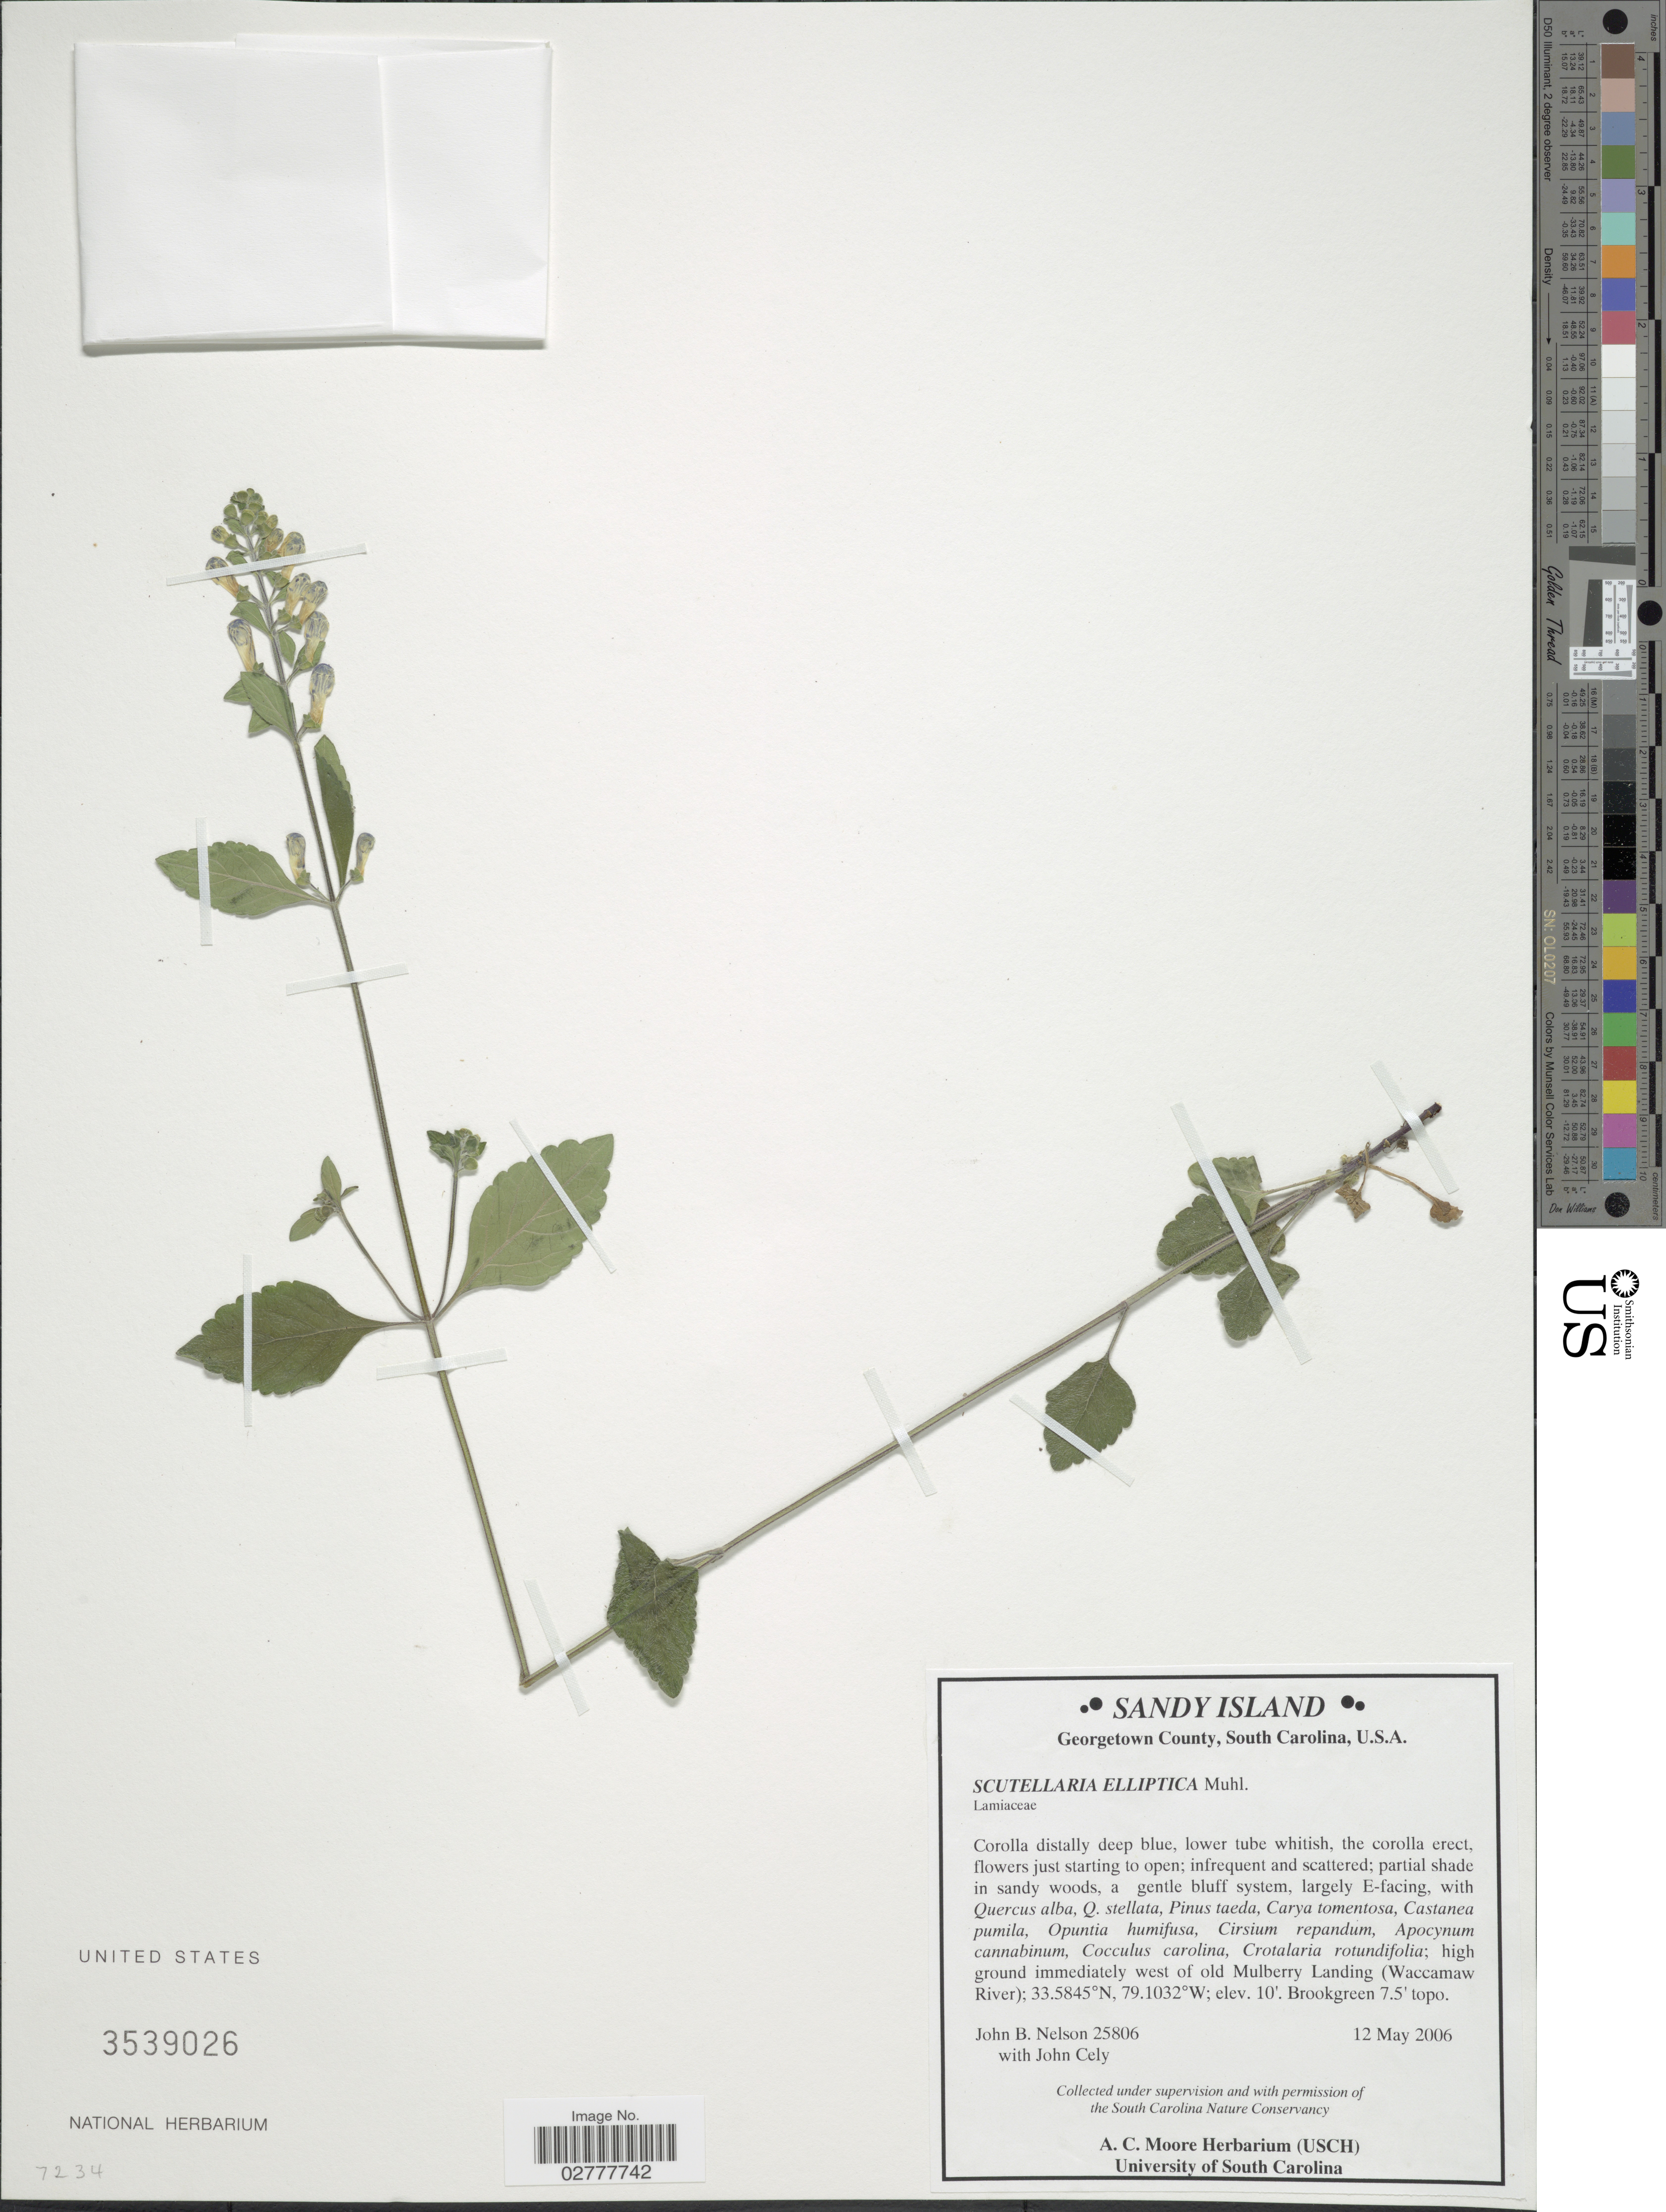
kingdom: Plantae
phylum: Tracheophyta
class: Magnoliopsida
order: Lamiales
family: Lamiaceae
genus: Scutellaria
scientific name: Scutellaria elliptica var. elliptica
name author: Muhl.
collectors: J. B. Nelson & J. Cely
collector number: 25806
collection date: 2006-05-12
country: United States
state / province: South Carolina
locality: Sandy Island, Georgetown County, South Carolina, high ground immediately west of old Mulberry Landing (Waccamaw River), Brookgreen 7.5' topo.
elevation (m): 3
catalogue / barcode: US 3539026